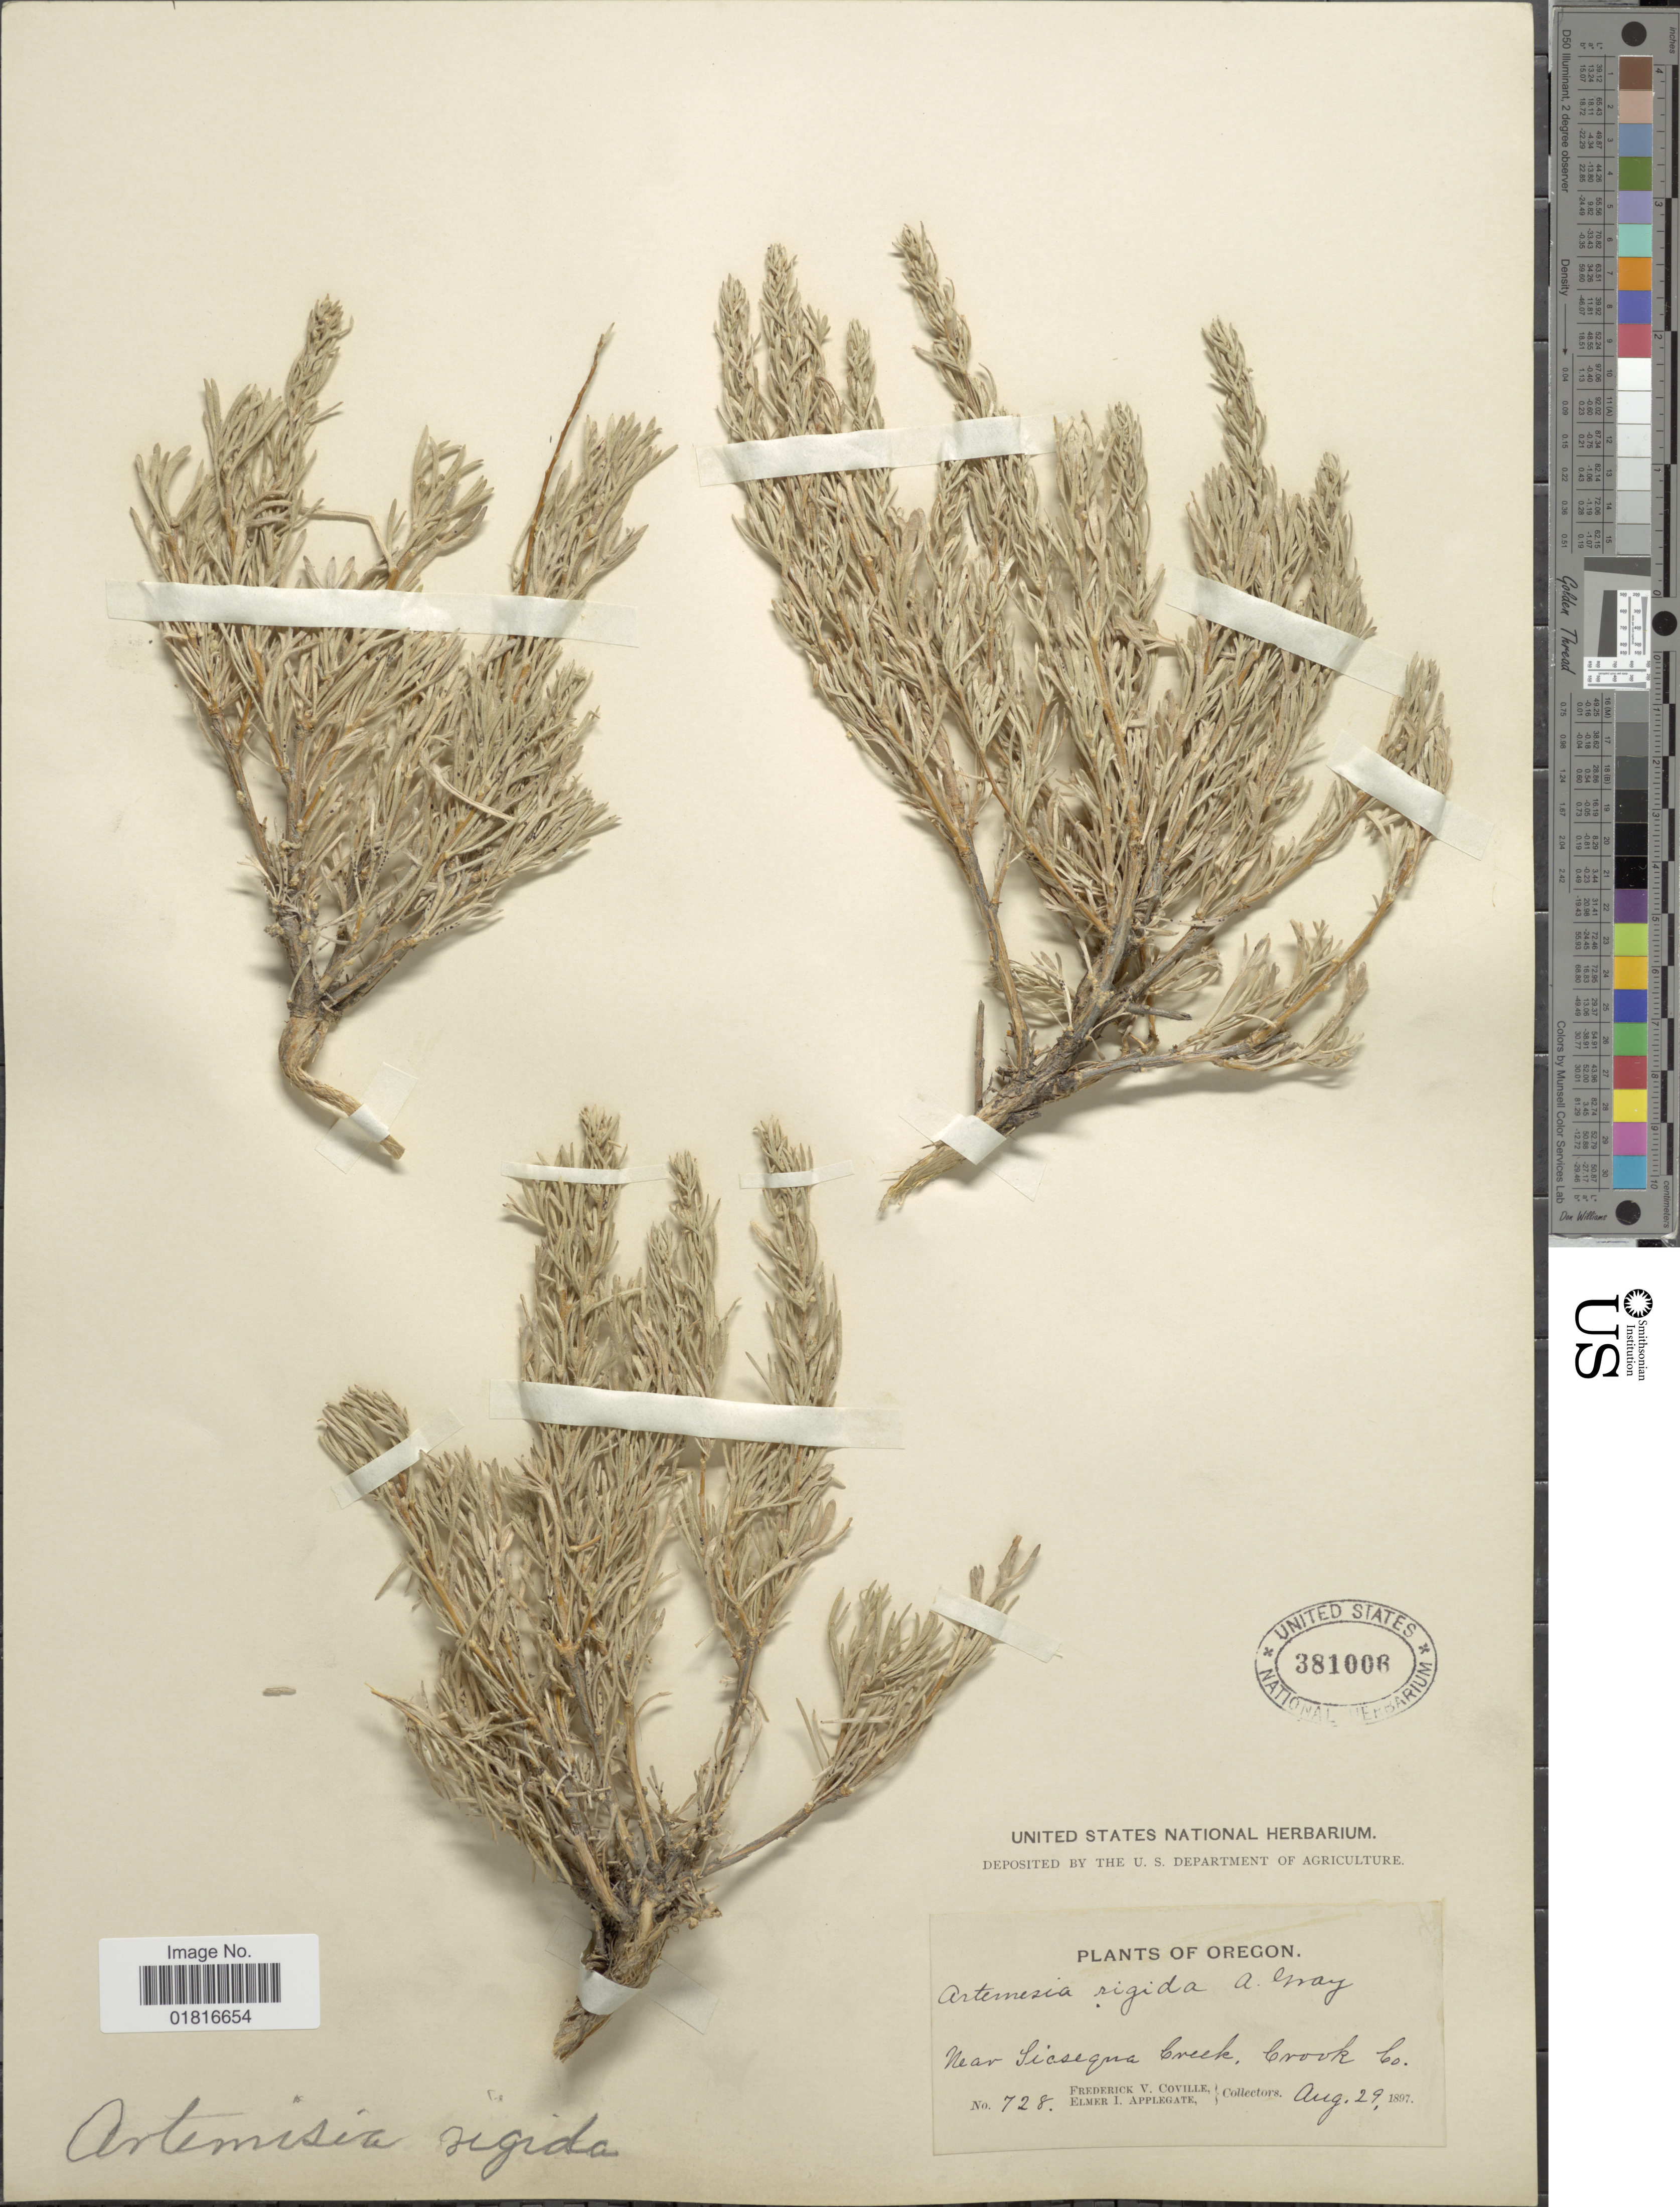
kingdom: Plantae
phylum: Tracheophyta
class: Magnoliopsida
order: Asterales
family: Asteraceae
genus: Artemisia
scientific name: Artemisia rigida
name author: (Nutt.) A. Gray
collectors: F. V. Coville & E. I. Applegate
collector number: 728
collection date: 1897-08-29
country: United States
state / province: Oregon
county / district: Crook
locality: Near Sicseqna Creek, Crook Co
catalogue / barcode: US 381006